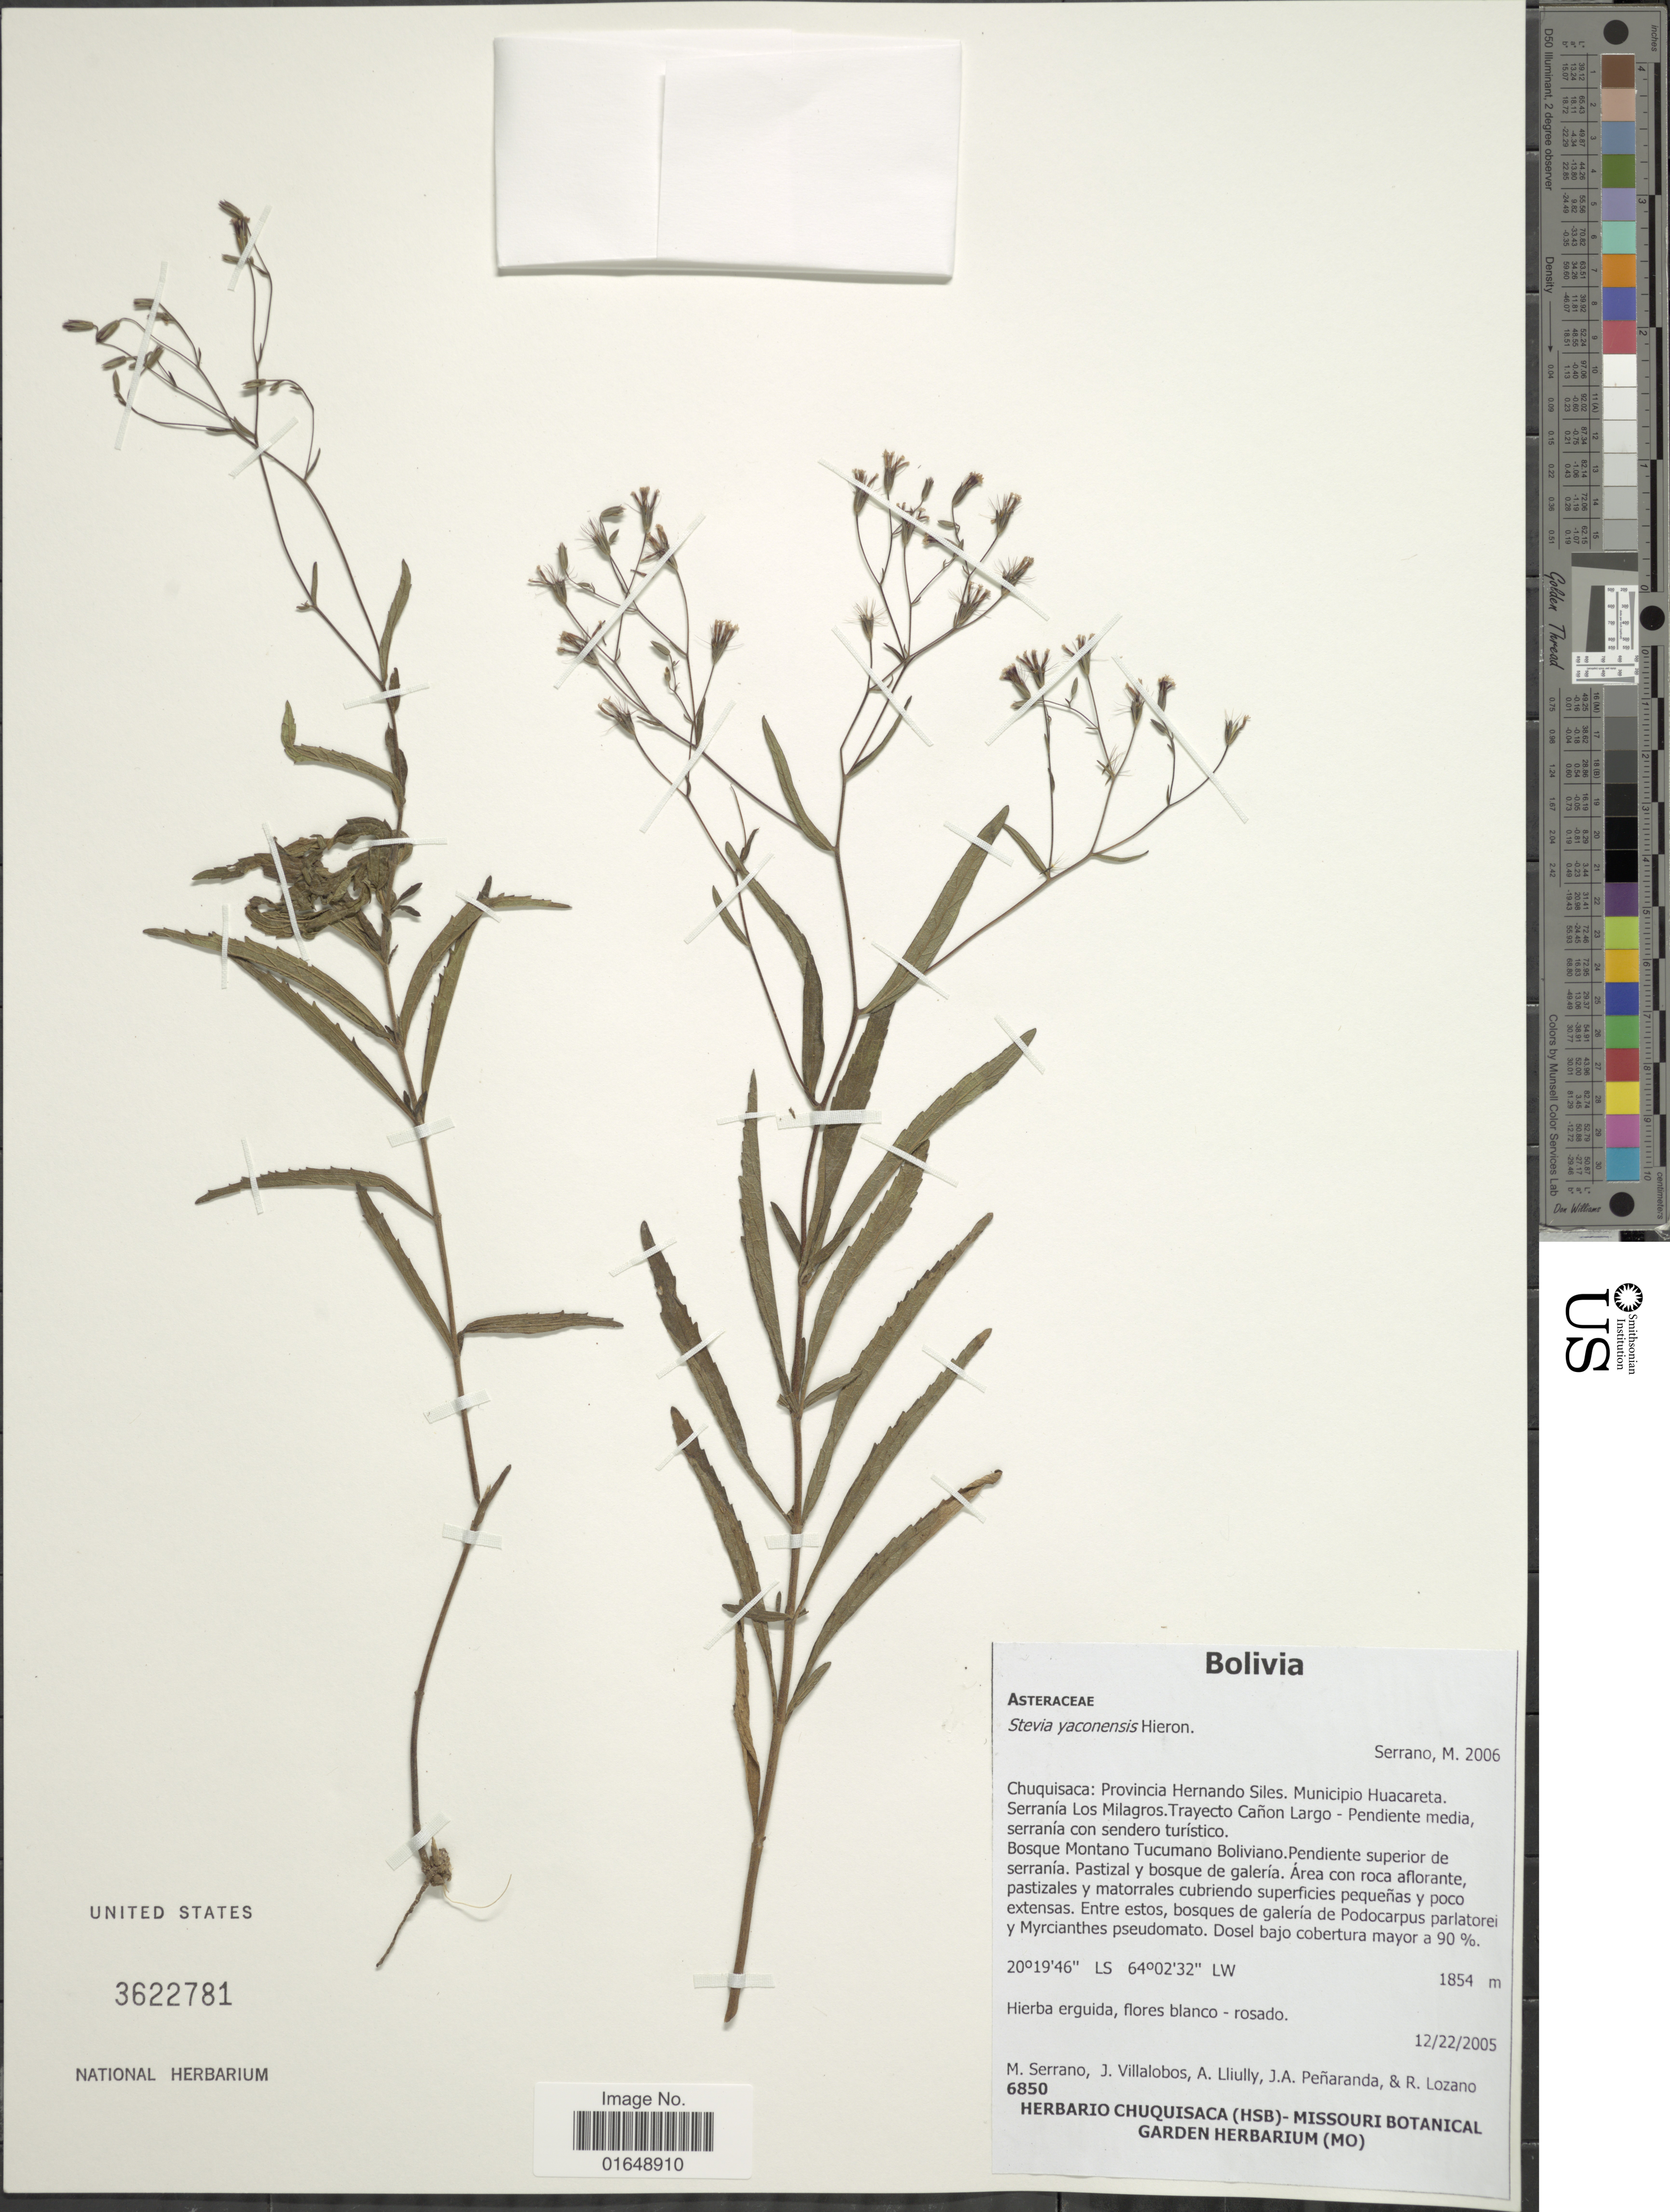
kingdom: Plantae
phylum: Tracheophyta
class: Magnoliopsida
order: Asterales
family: Asteraceae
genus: Stevia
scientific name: Stevia yaconensis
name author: Hieron.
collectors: M. Serrano, J. Villalobos, A. Lliully, J. Penaranda & R. Lozano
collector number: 6850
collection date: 2005-12-22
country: Bolivia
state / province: Chuquisaca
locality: Chuquisaca: Provincia Hrenando Siles. Municipio Huacareta. Serrania Los Milagros. Trayecto Canon Largo - Pendiente media, serrania con sendero turistico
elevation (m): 1854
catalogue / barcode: US 3622781